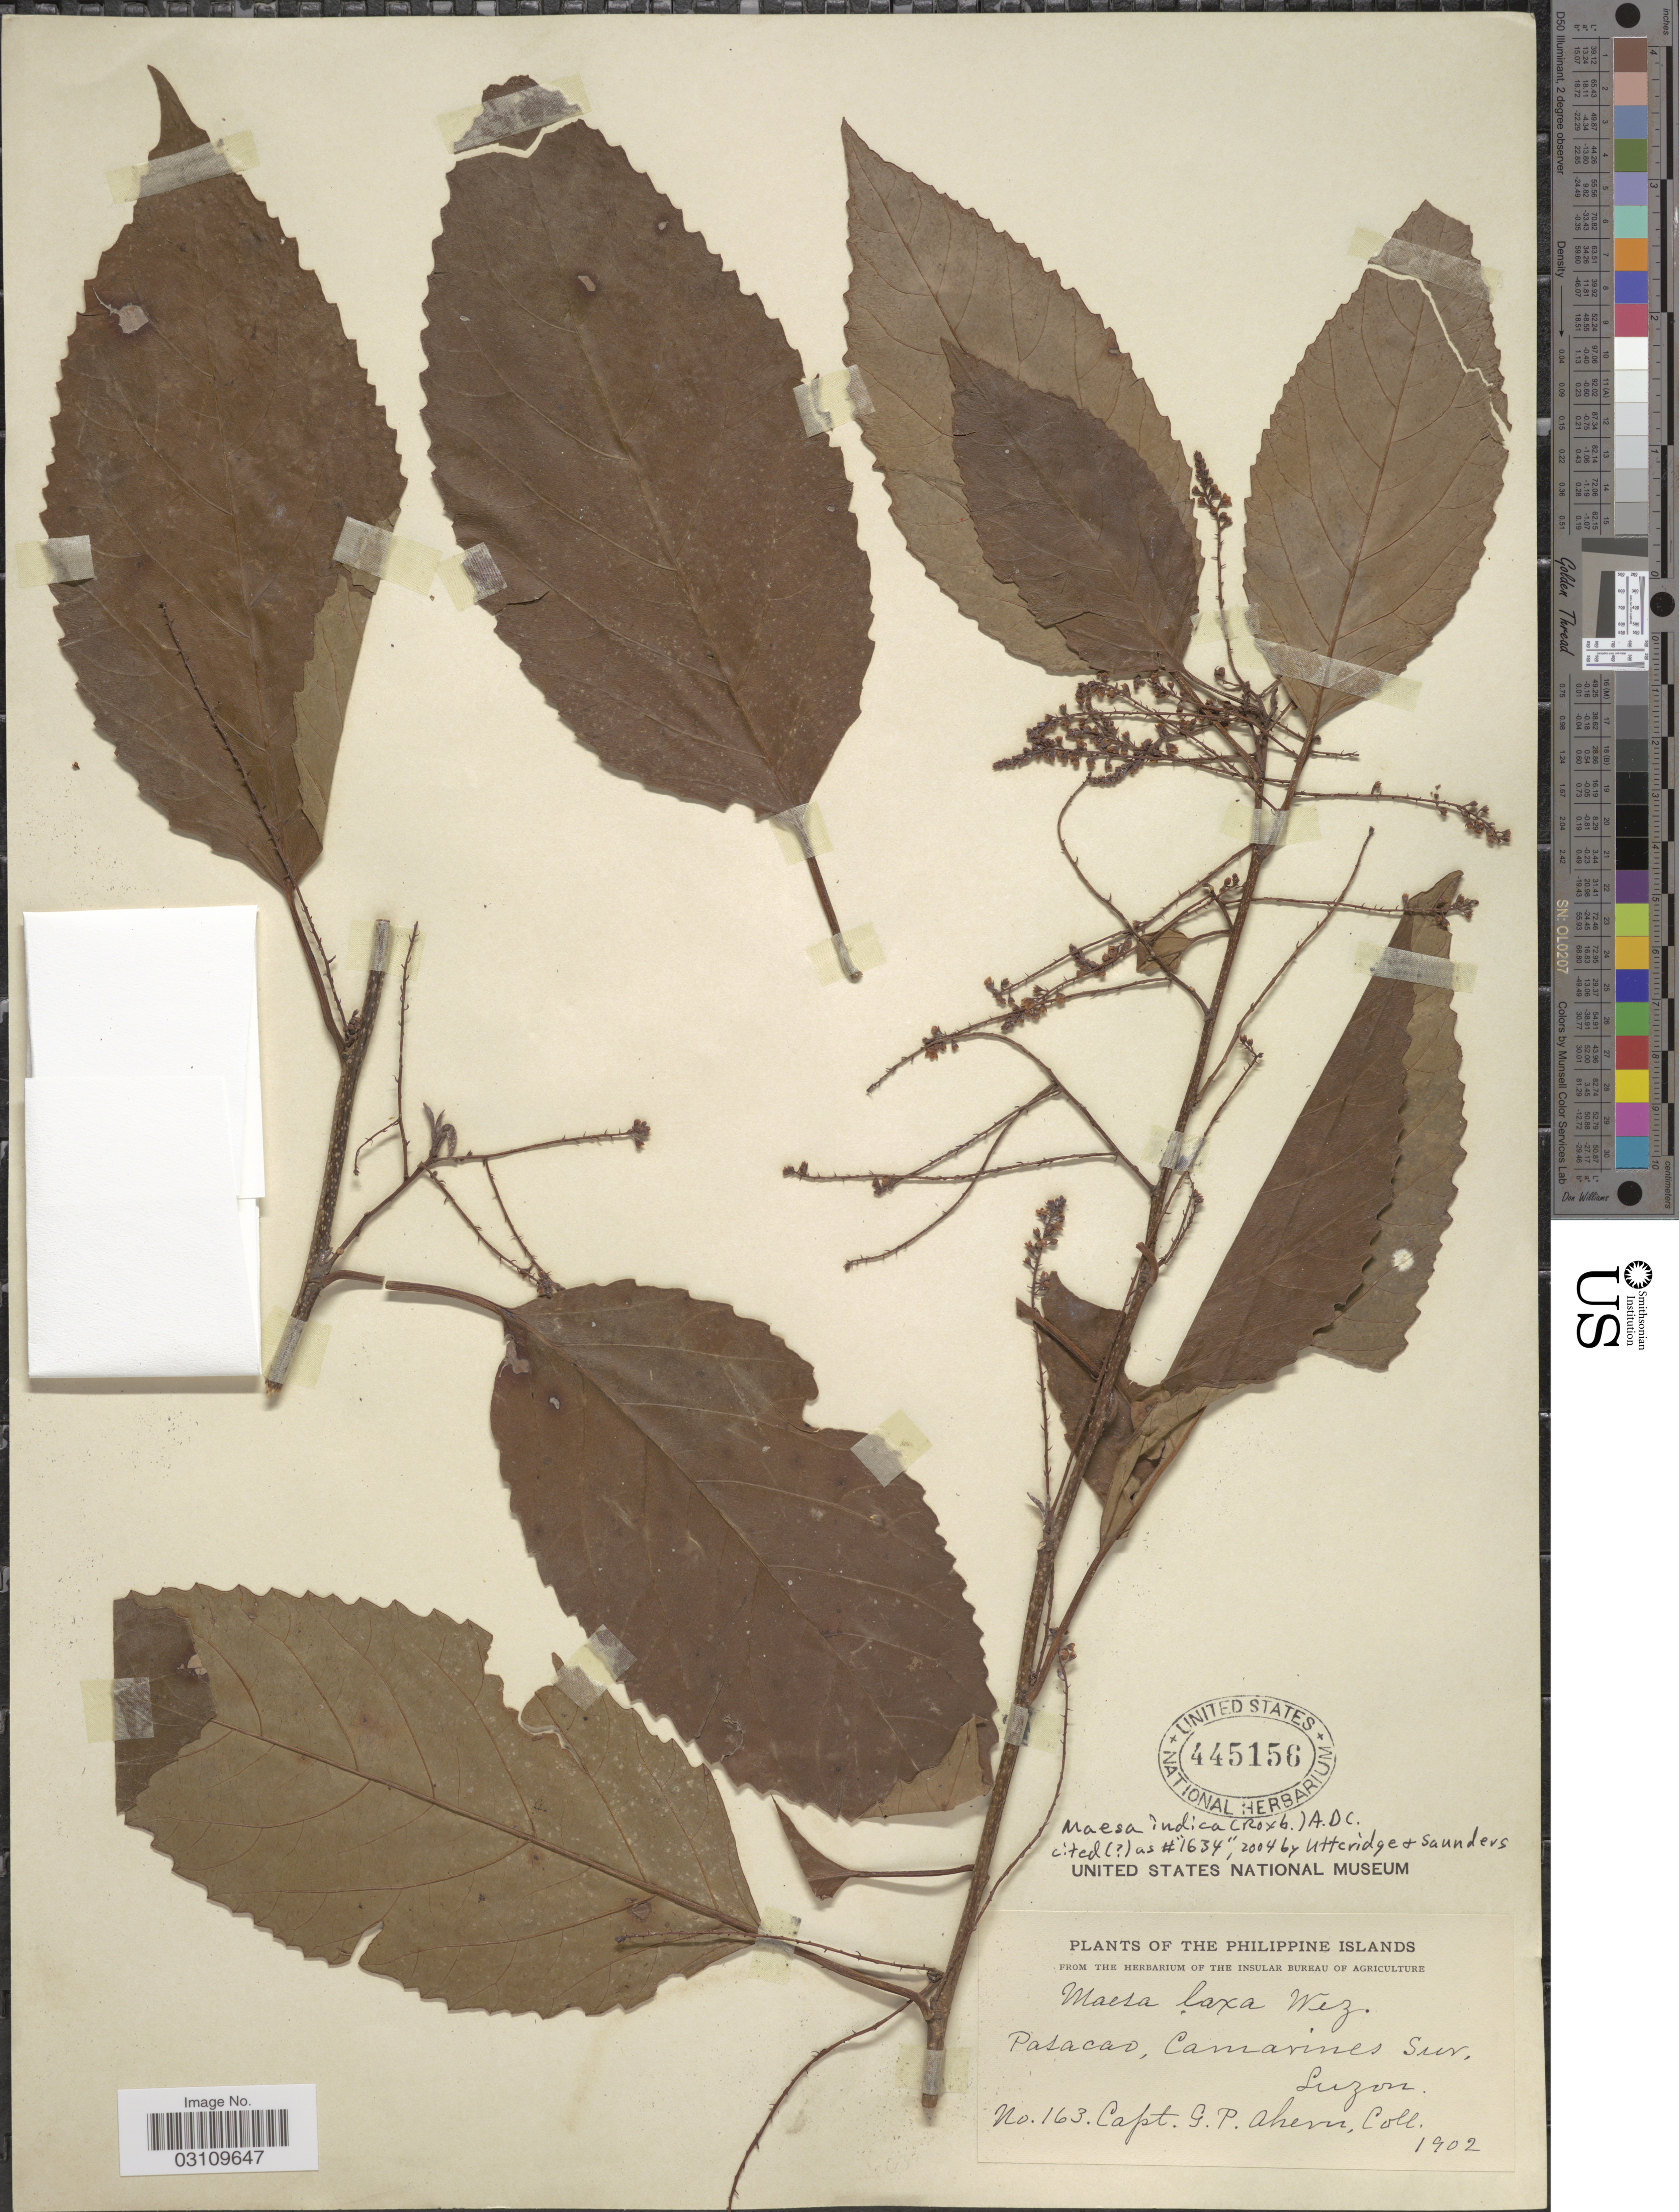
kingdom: Plantae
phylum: Tracheophyta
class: Magnoliopsida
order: Ericales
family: Primulaceae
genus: Maesa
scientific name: Maesa indica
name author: (Roxb.) A. DC.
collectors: G. Ahern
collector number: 163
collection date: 1902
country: Philippines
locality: Pasacao, Camarines Sur, Luzon.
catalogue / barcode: US 445156